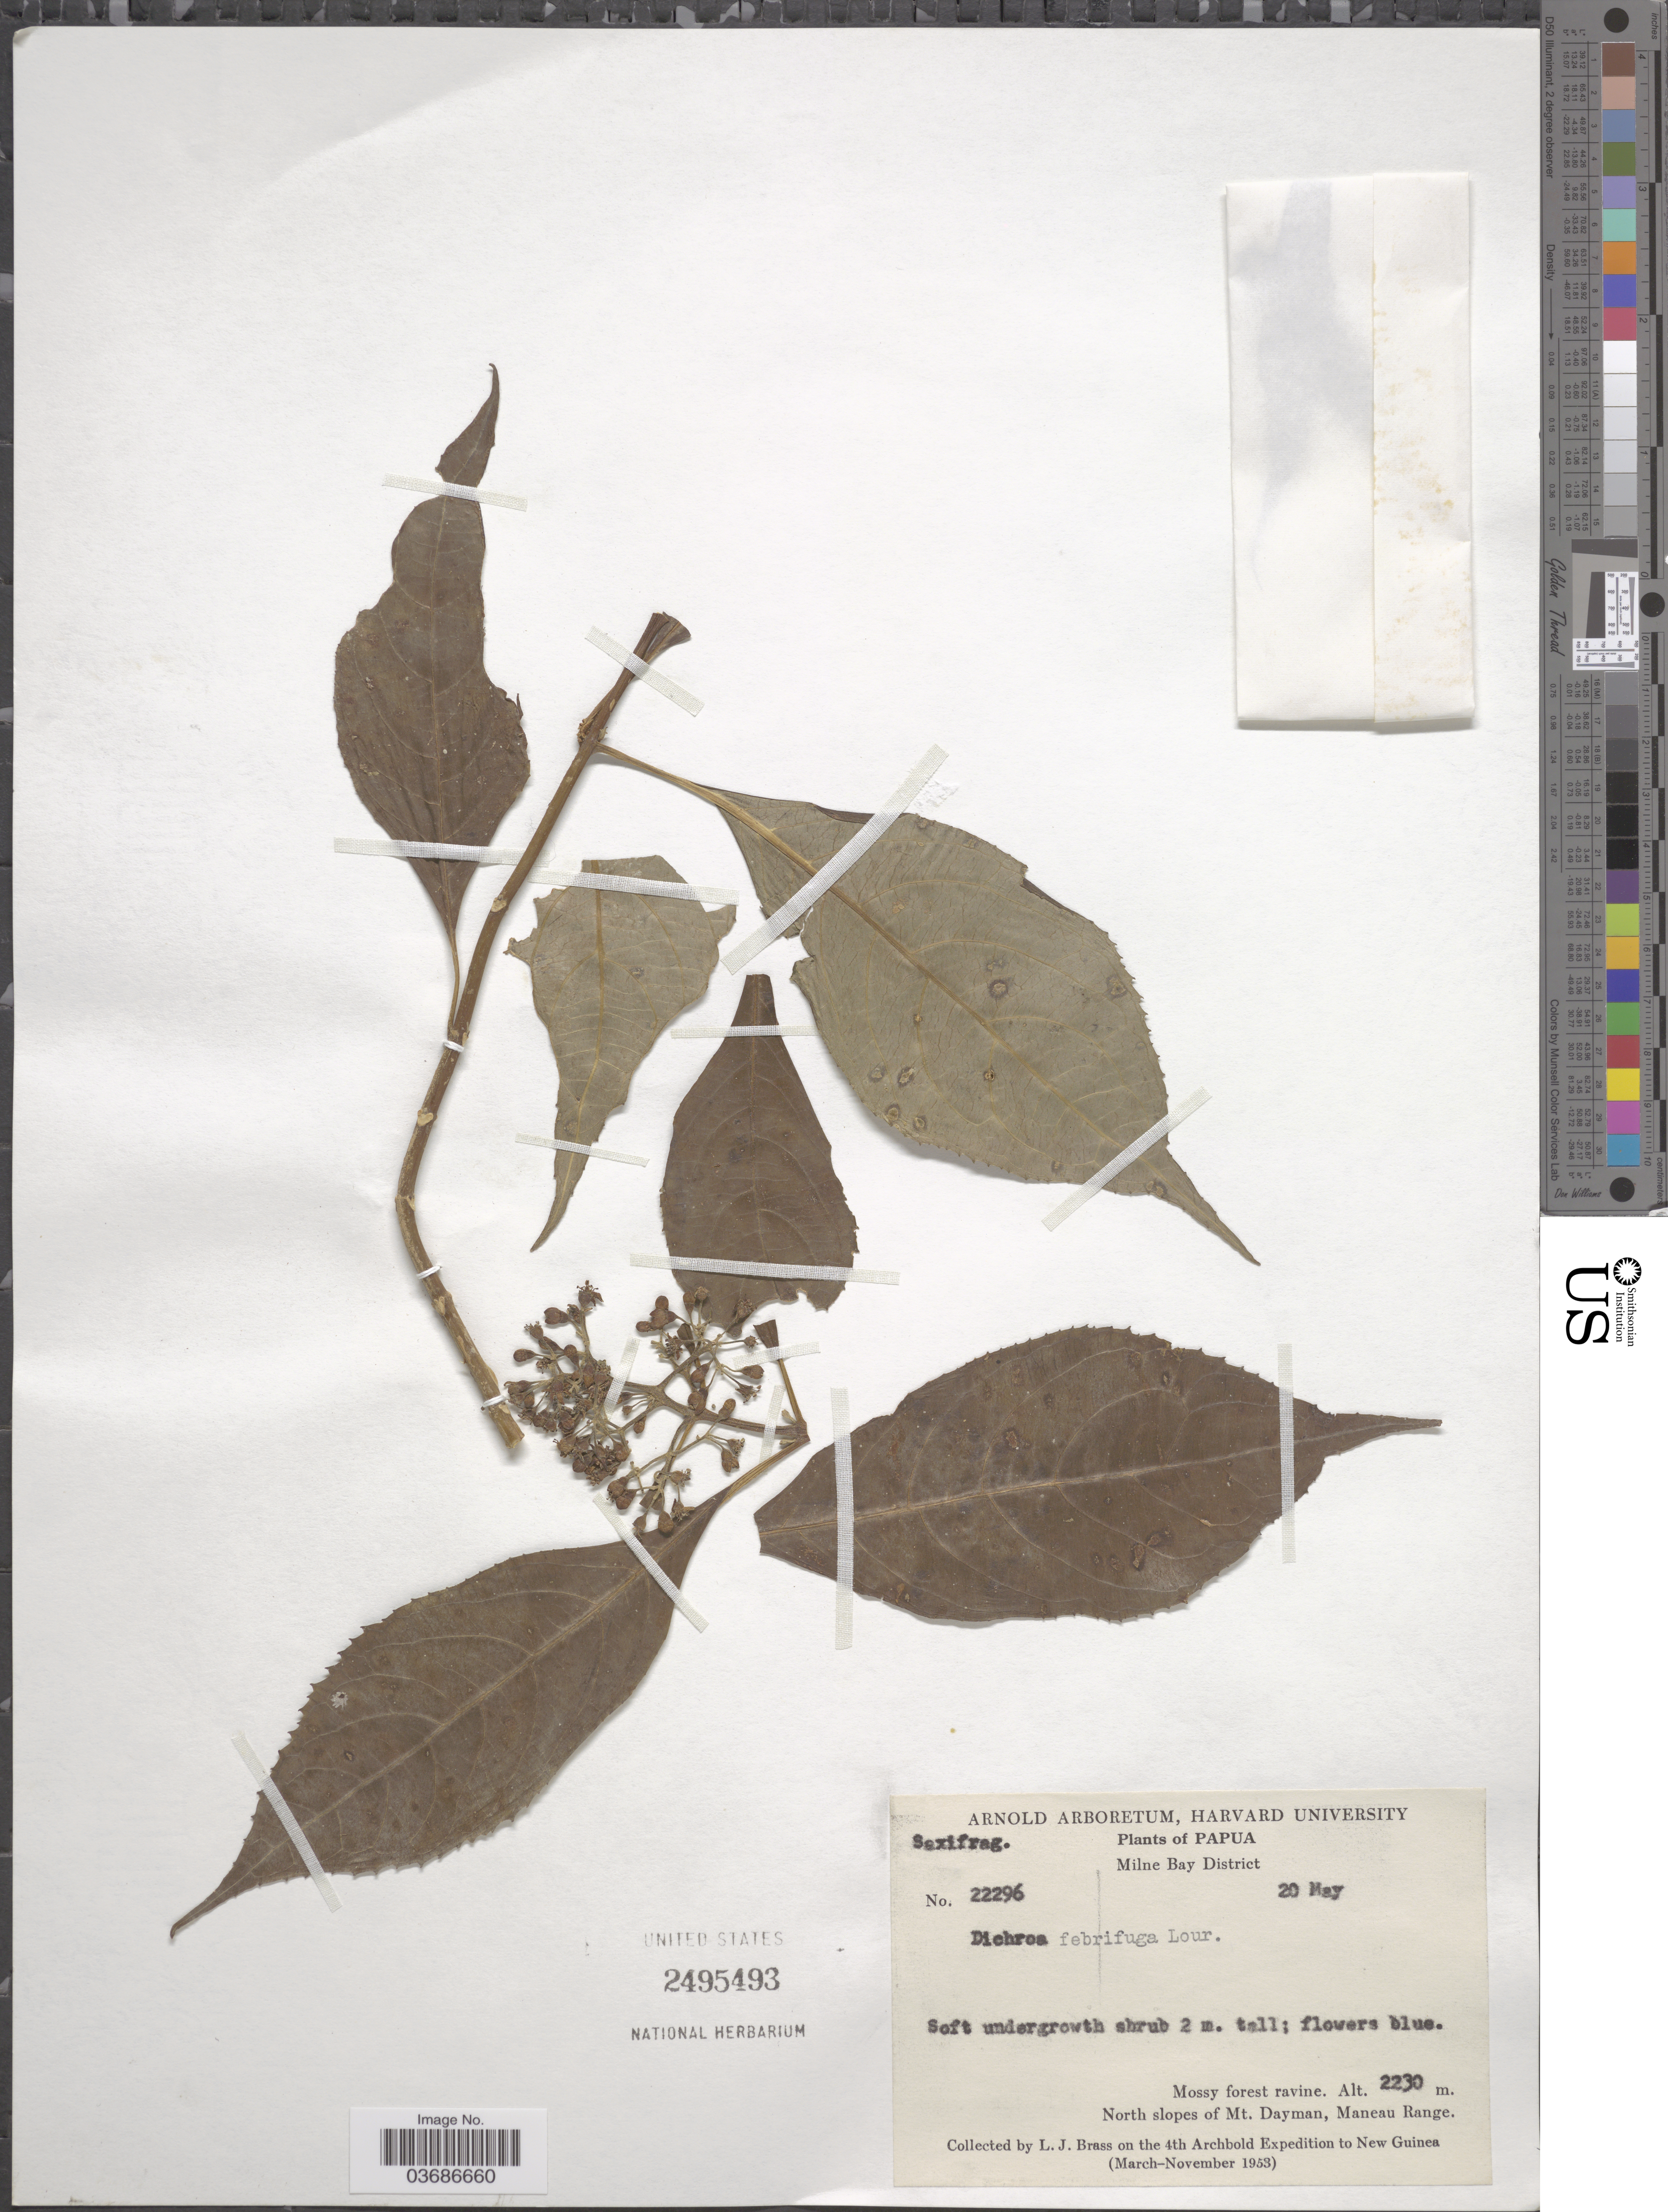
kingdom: Plantae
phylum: Tracheophyta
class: Magnoliopsida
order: Cornales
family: Hydrangeaceae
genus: Hydrangea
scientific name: Hydrangea febrifuga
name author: (Lour.) Y. De Smet & C. Granados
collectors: L. J. Brass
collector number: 22296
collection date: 1953-05-20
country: Papua New Guinea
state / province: Milne Bay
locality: Papua. Milne Bay District. Mossy forest ravine. North slopes of Mt. Dayman, Maneau Range. On the 4th Archbold Expedition to New Guinea.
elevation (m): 2230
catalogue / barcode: US 2495493